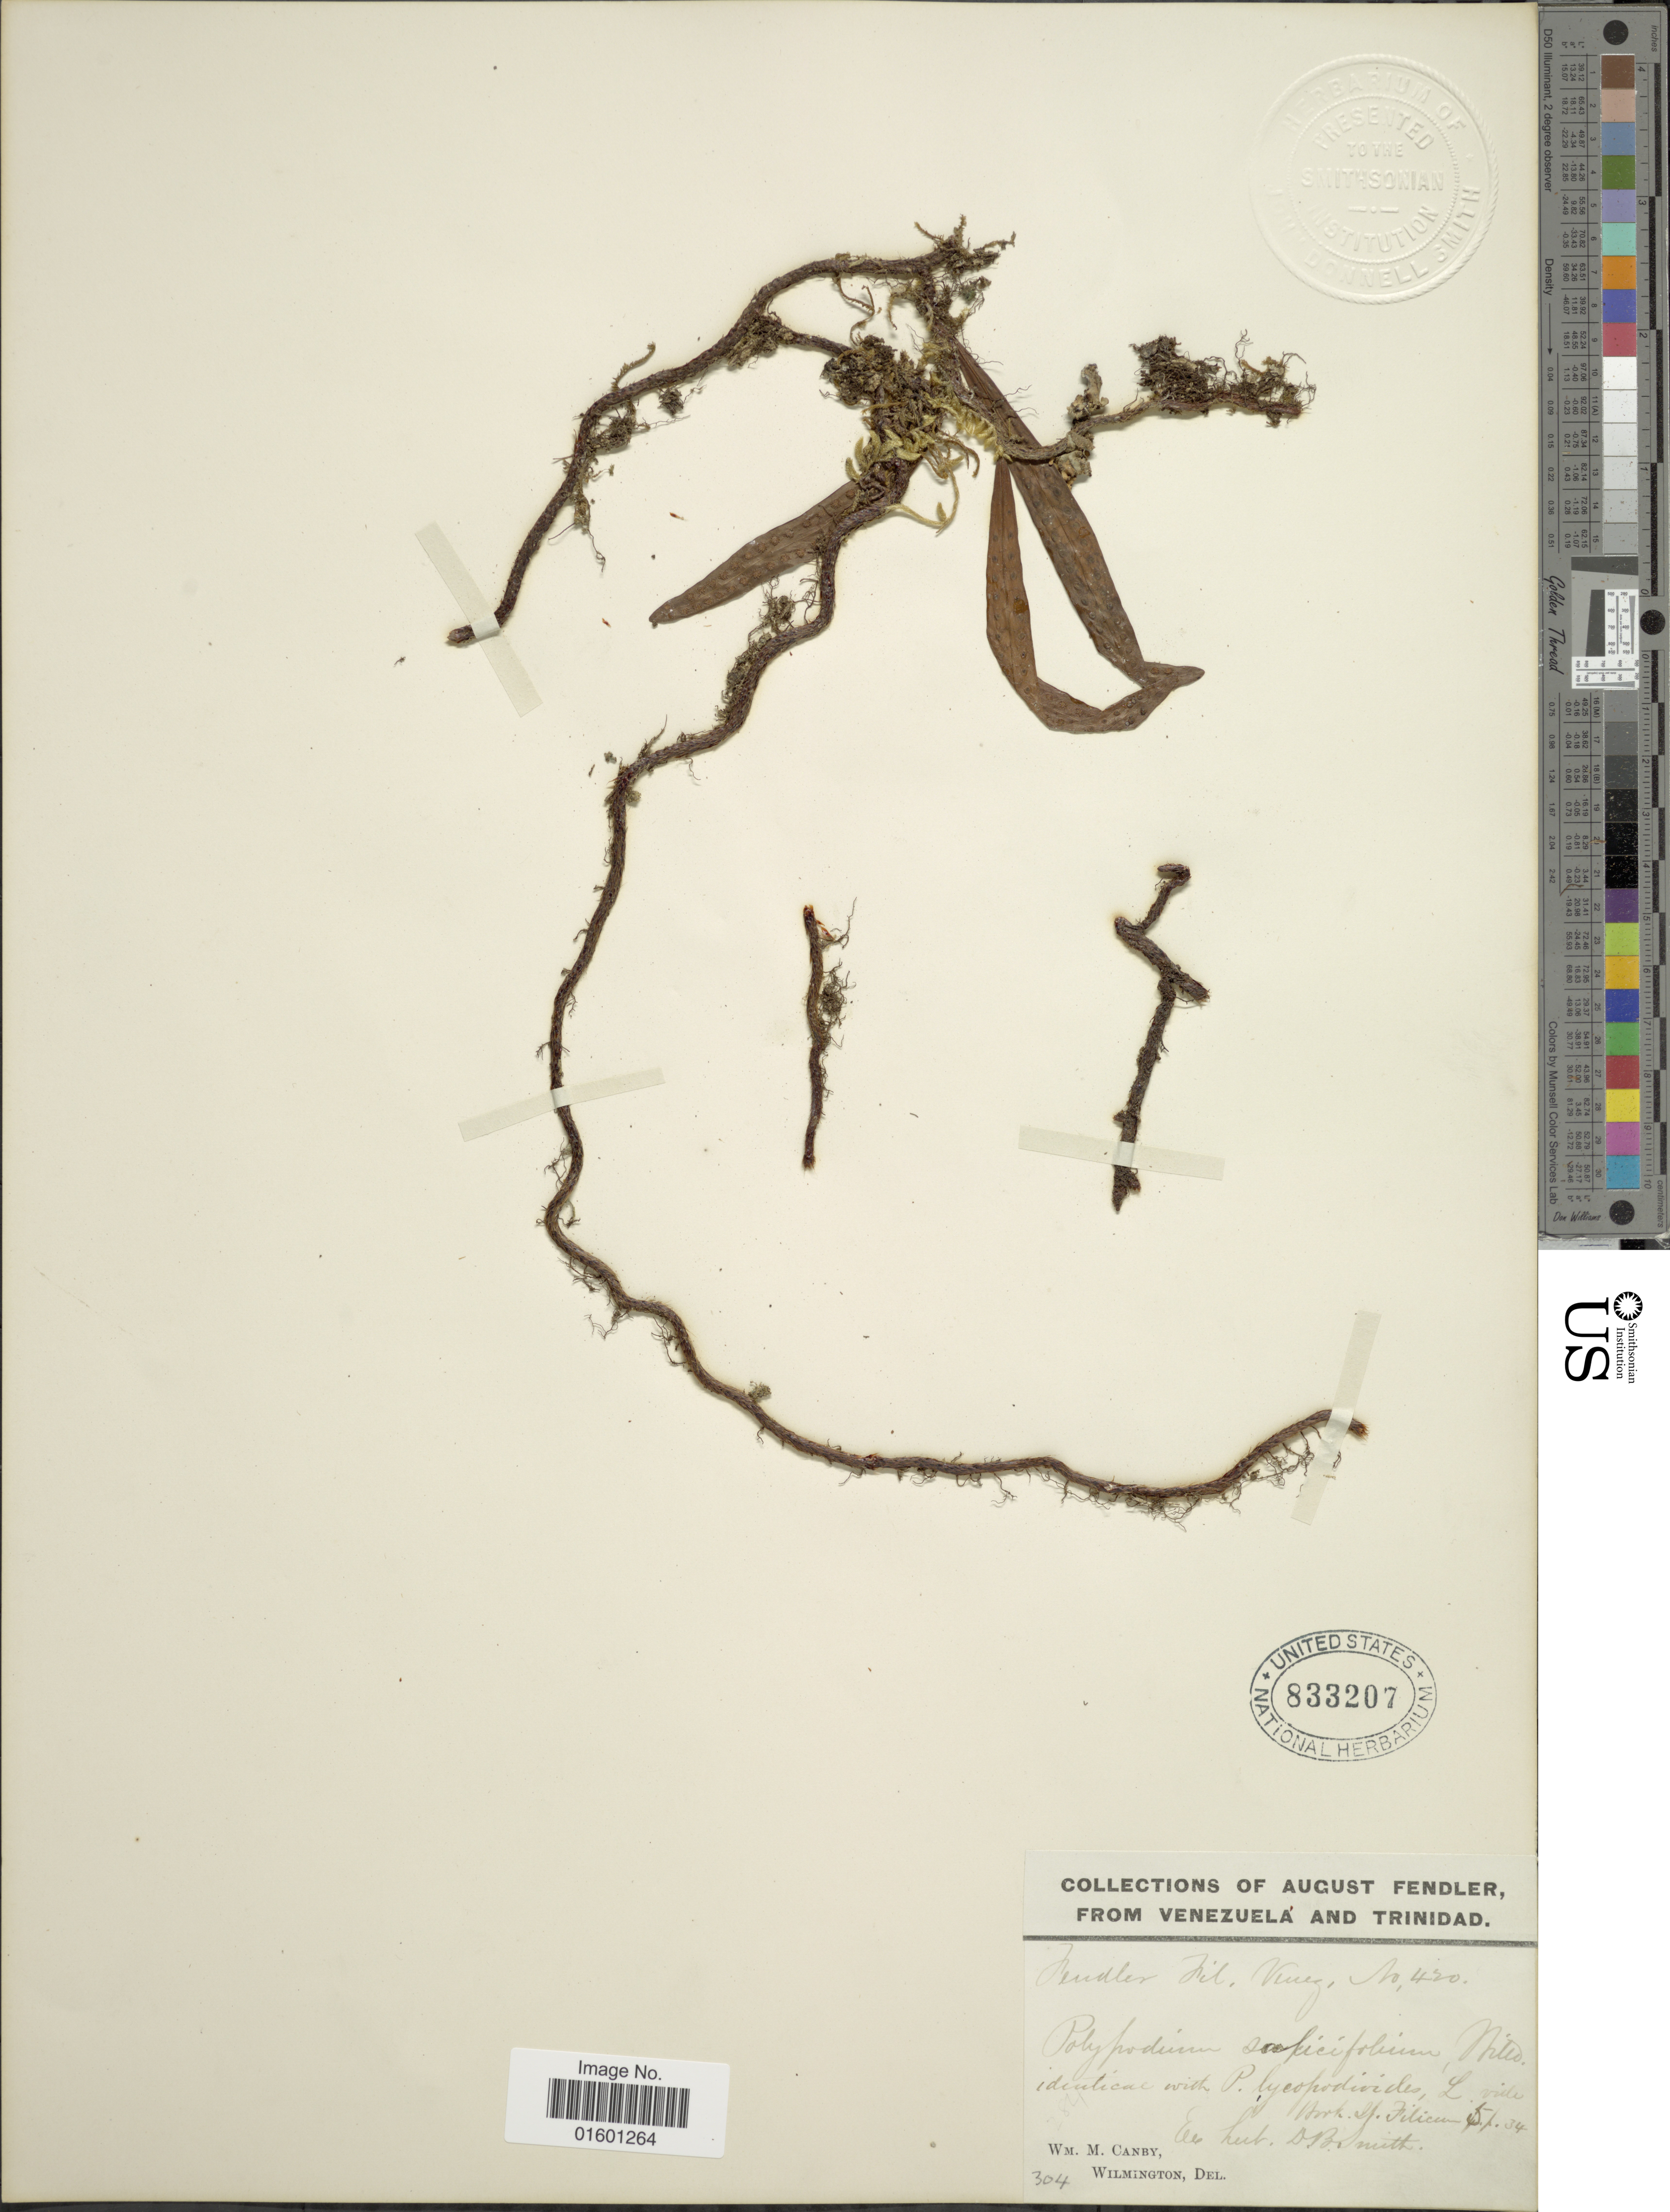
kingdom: Plantae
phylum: Tracheophyta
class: Polypodiopsida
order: Polypodiales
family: Polypodiaceae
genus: Microgramma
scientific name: Microgramma lycopodioides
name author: (L.) Copel.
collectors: A. Fendler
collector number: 420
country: Venezuela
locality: Venezuela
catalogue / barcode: US 833207